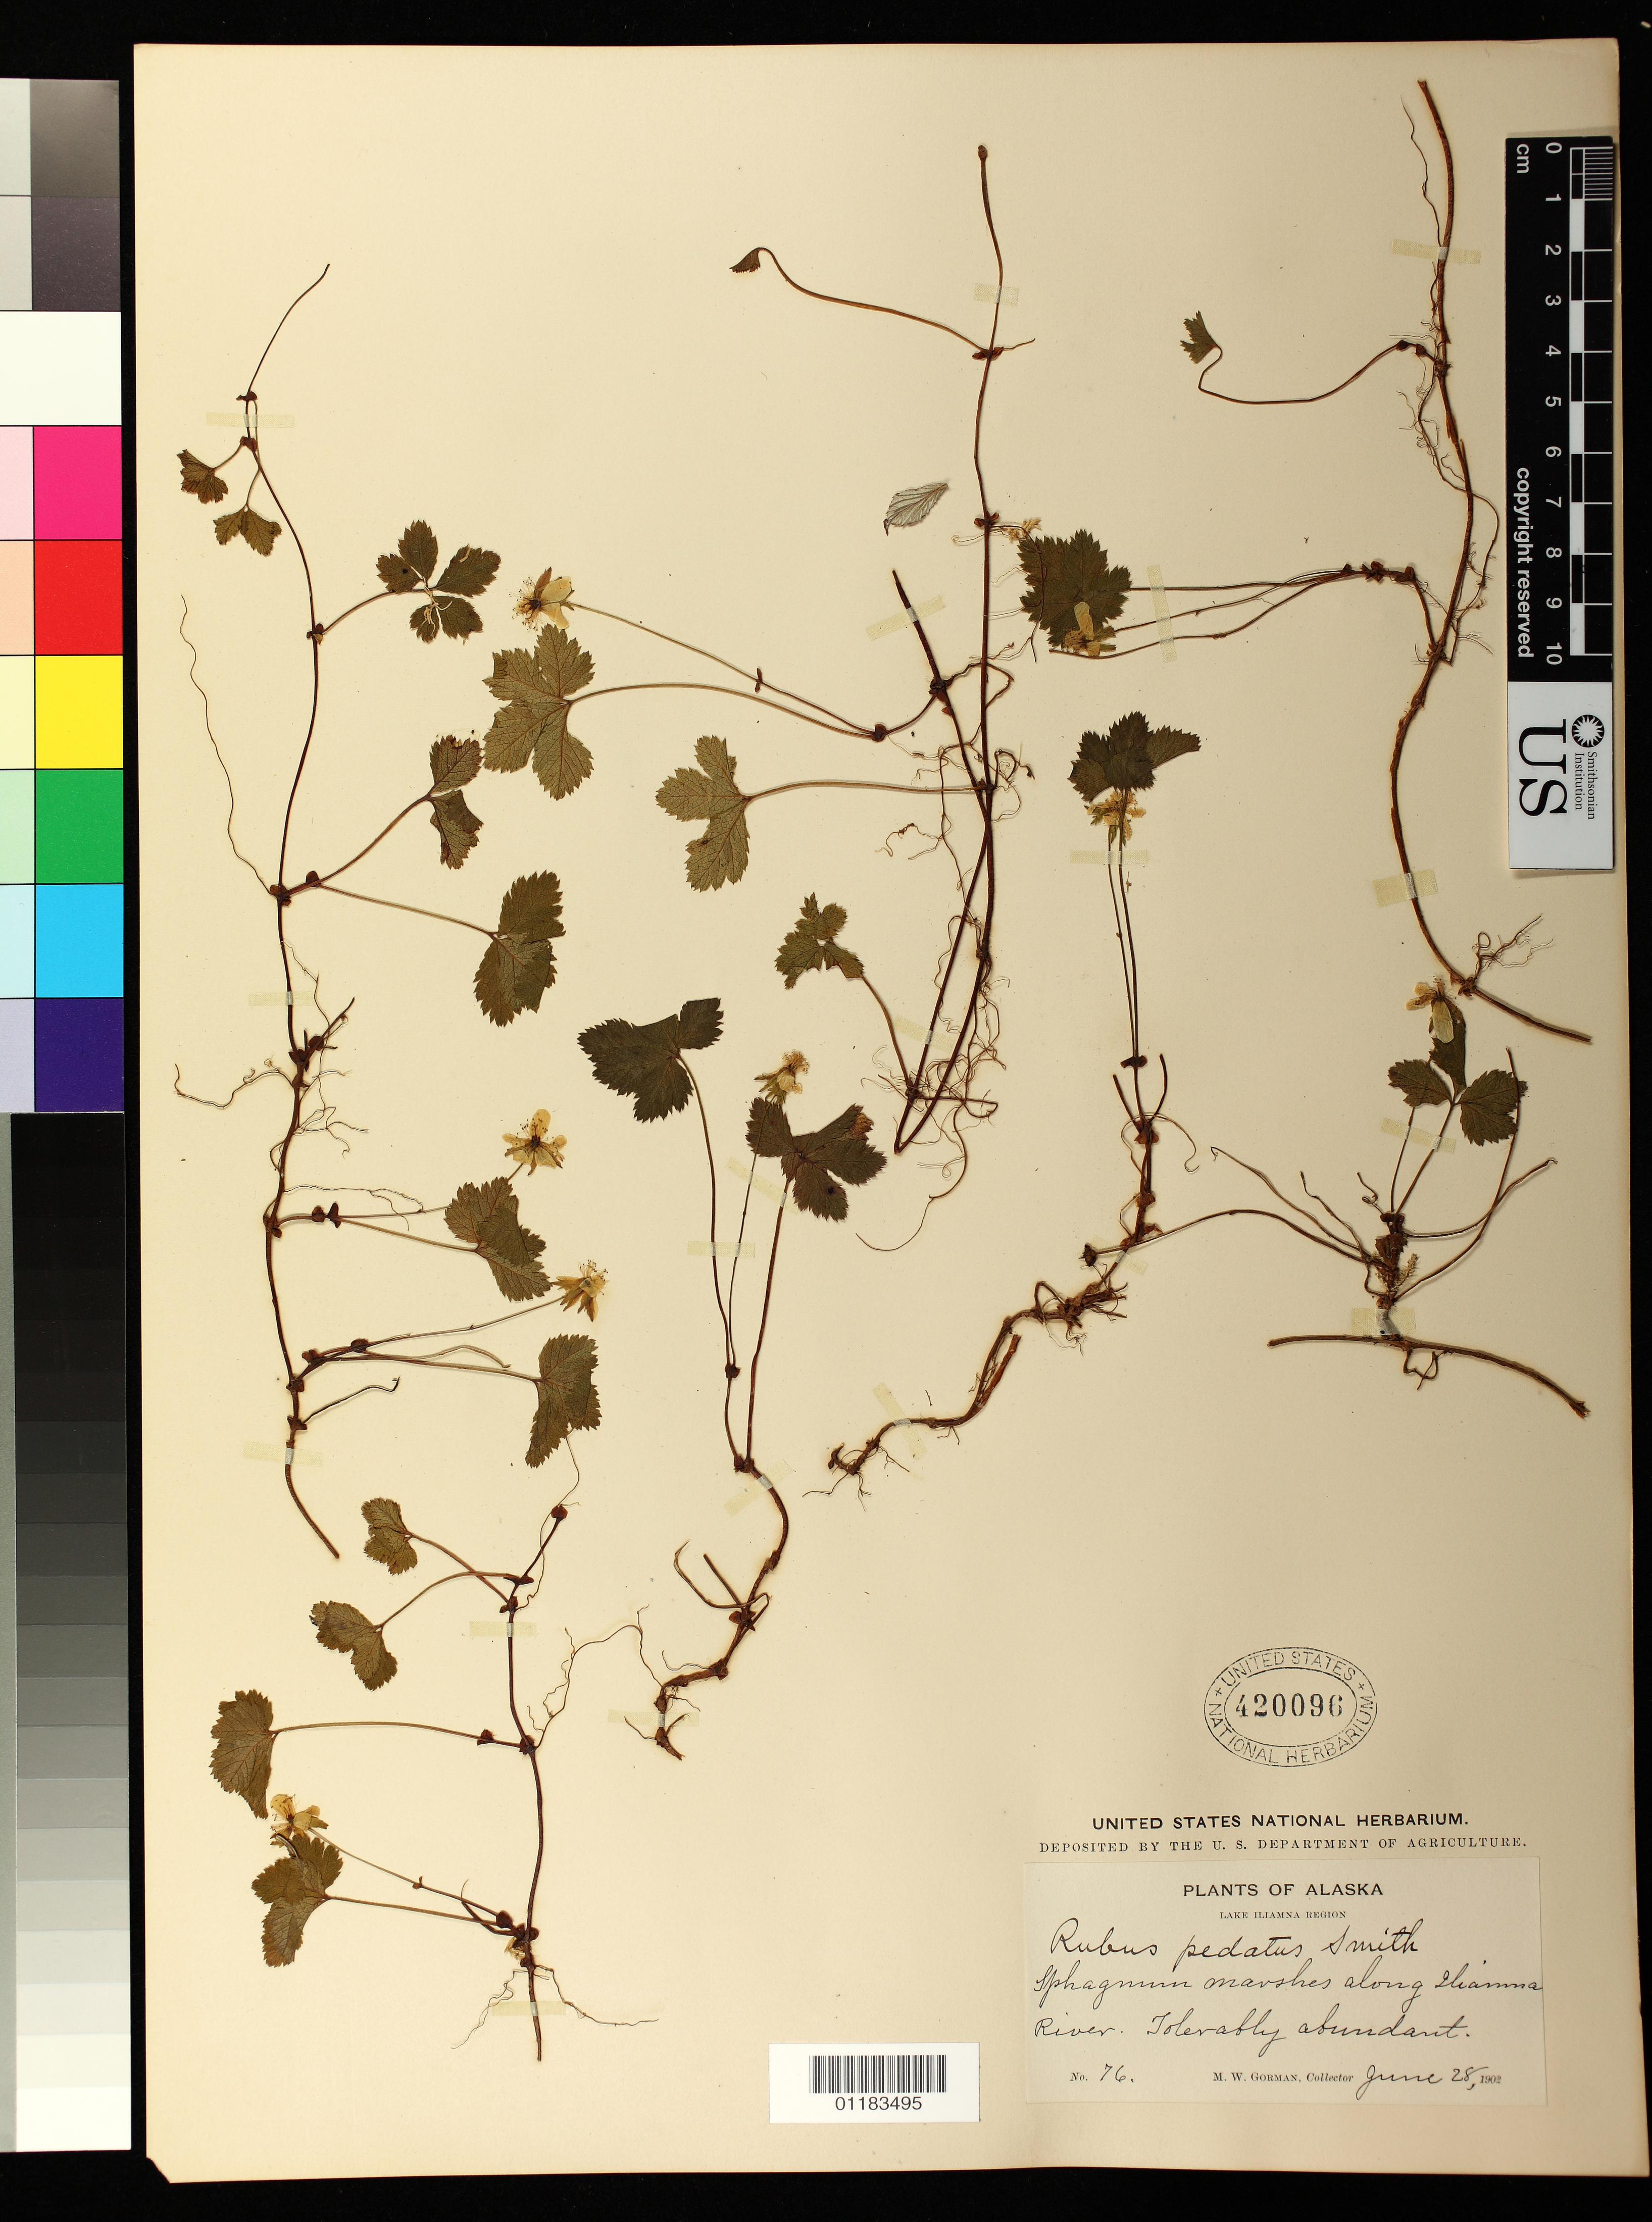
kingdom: Plantae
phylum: Tracheophyta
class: Magnoliopsida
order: Rosales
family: Rosaceae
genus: Rubus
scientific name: Rubus pedatus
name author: Sm.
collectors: M. W. Gorman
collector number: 76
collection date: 1902-06-28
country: United States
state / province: Alaska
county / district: Lake and Peninsula Borough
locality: Lake Iliamna Region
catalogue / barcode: US 420096